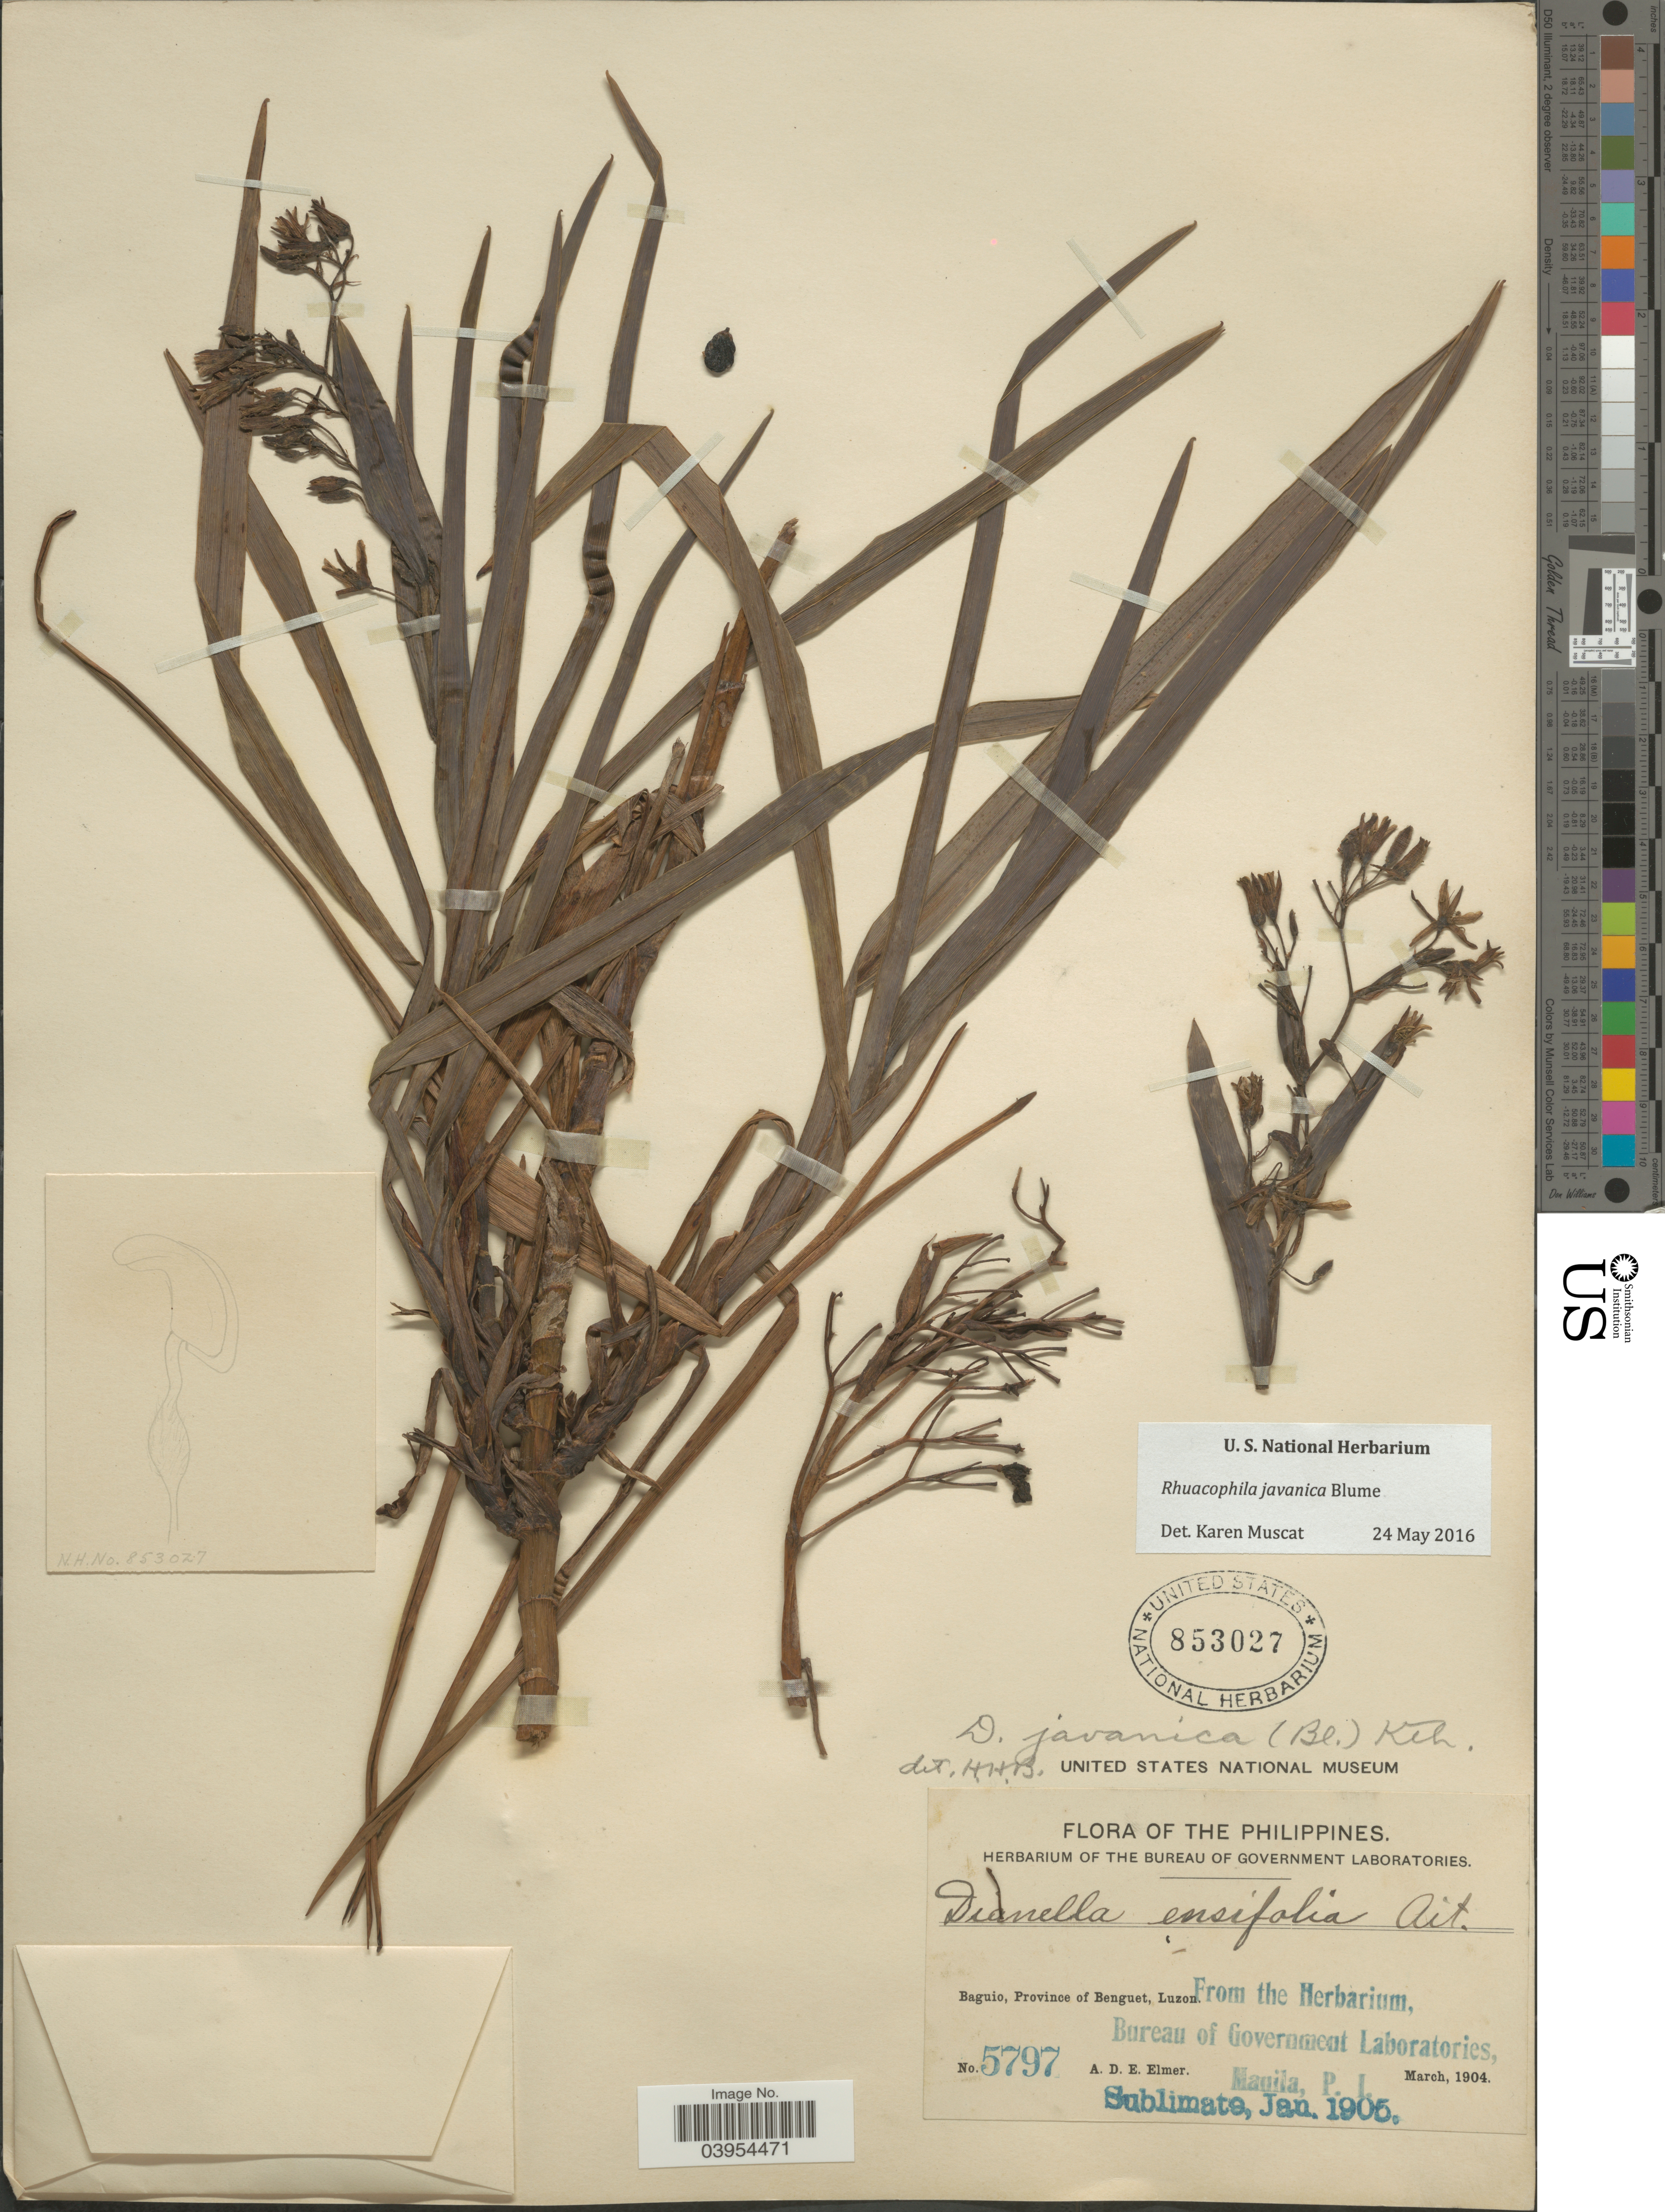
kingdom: Plantae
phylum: Tracheophyta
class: Liliopsida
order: Asparagales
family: Asphodelaceae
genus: Dianella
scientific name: Dianella javanica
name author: Blume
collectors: A. D. E. Elmer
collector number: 5797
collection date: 1904-03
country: Philippines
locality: Baguio, Province of Benguet, Luzon.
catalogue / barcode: US 853027